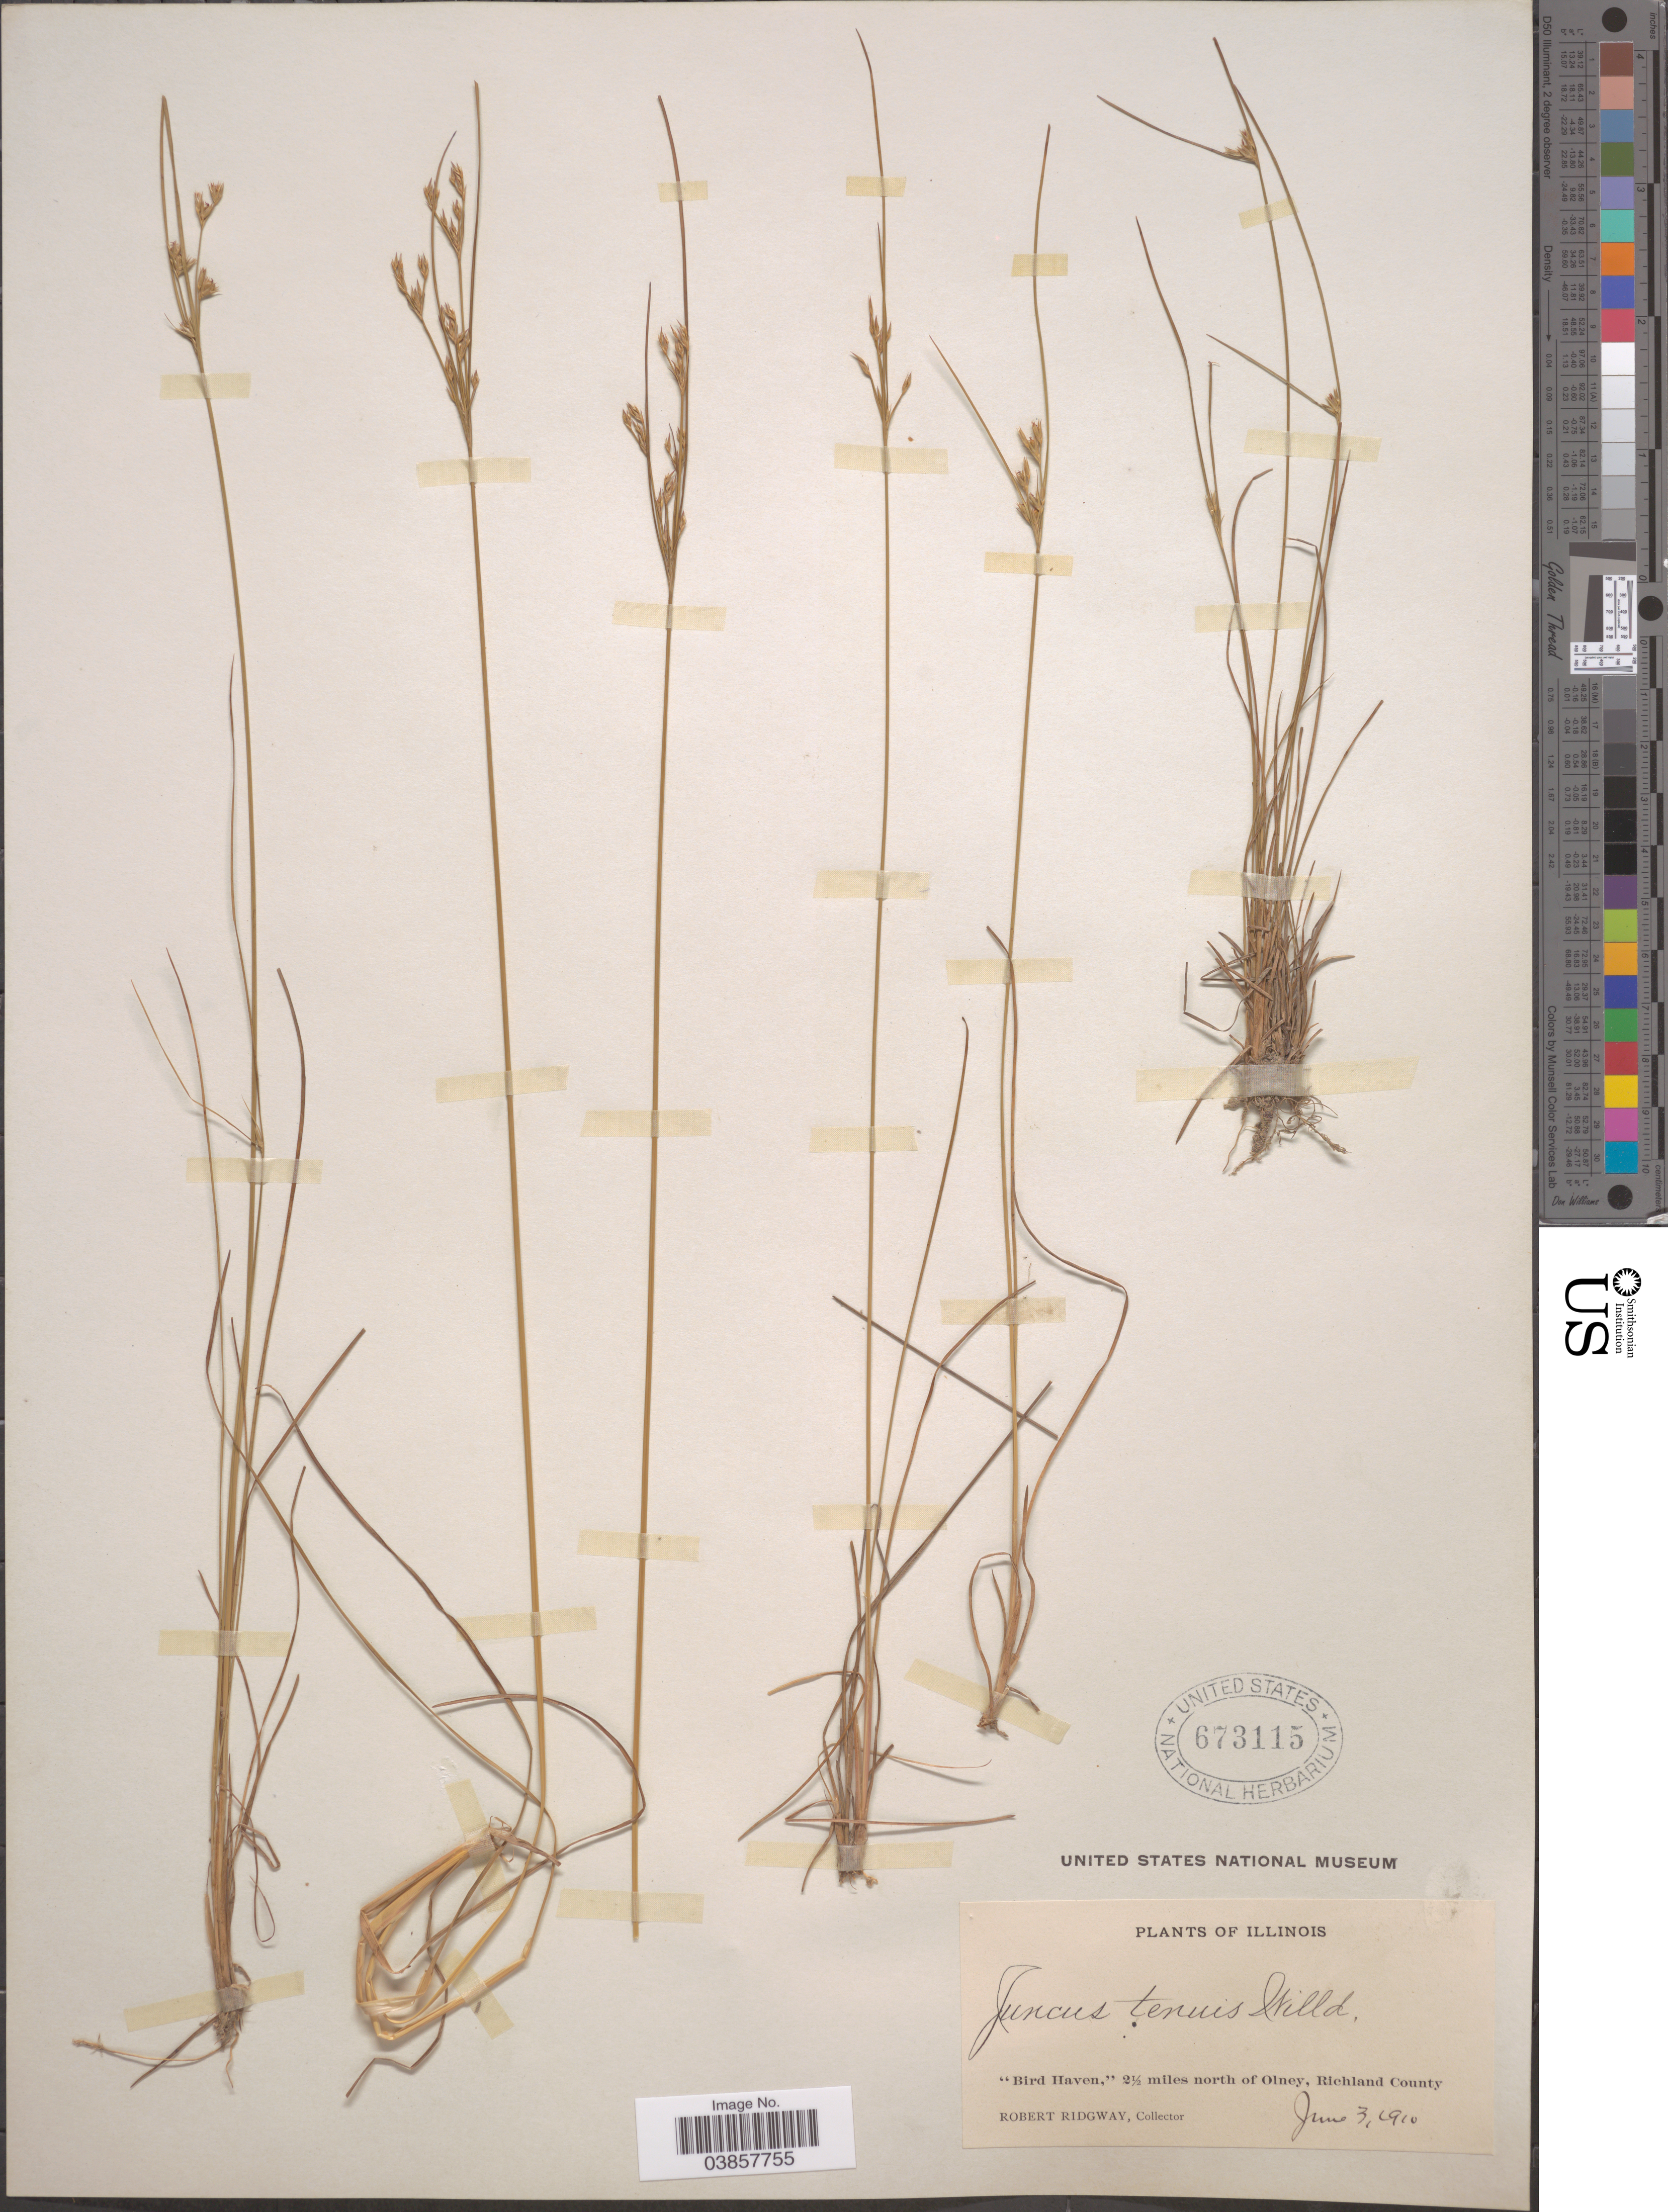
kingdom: Plantae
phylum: Tracheophyta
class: Liliopsida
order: Poales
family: Juncaceae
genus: Juncus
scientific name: Juncus tenuis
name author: Willd.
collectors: R. Ridgway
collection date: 1910-06-03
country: United States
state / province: Illinois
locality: Bird Haven,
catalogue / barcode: US 673115